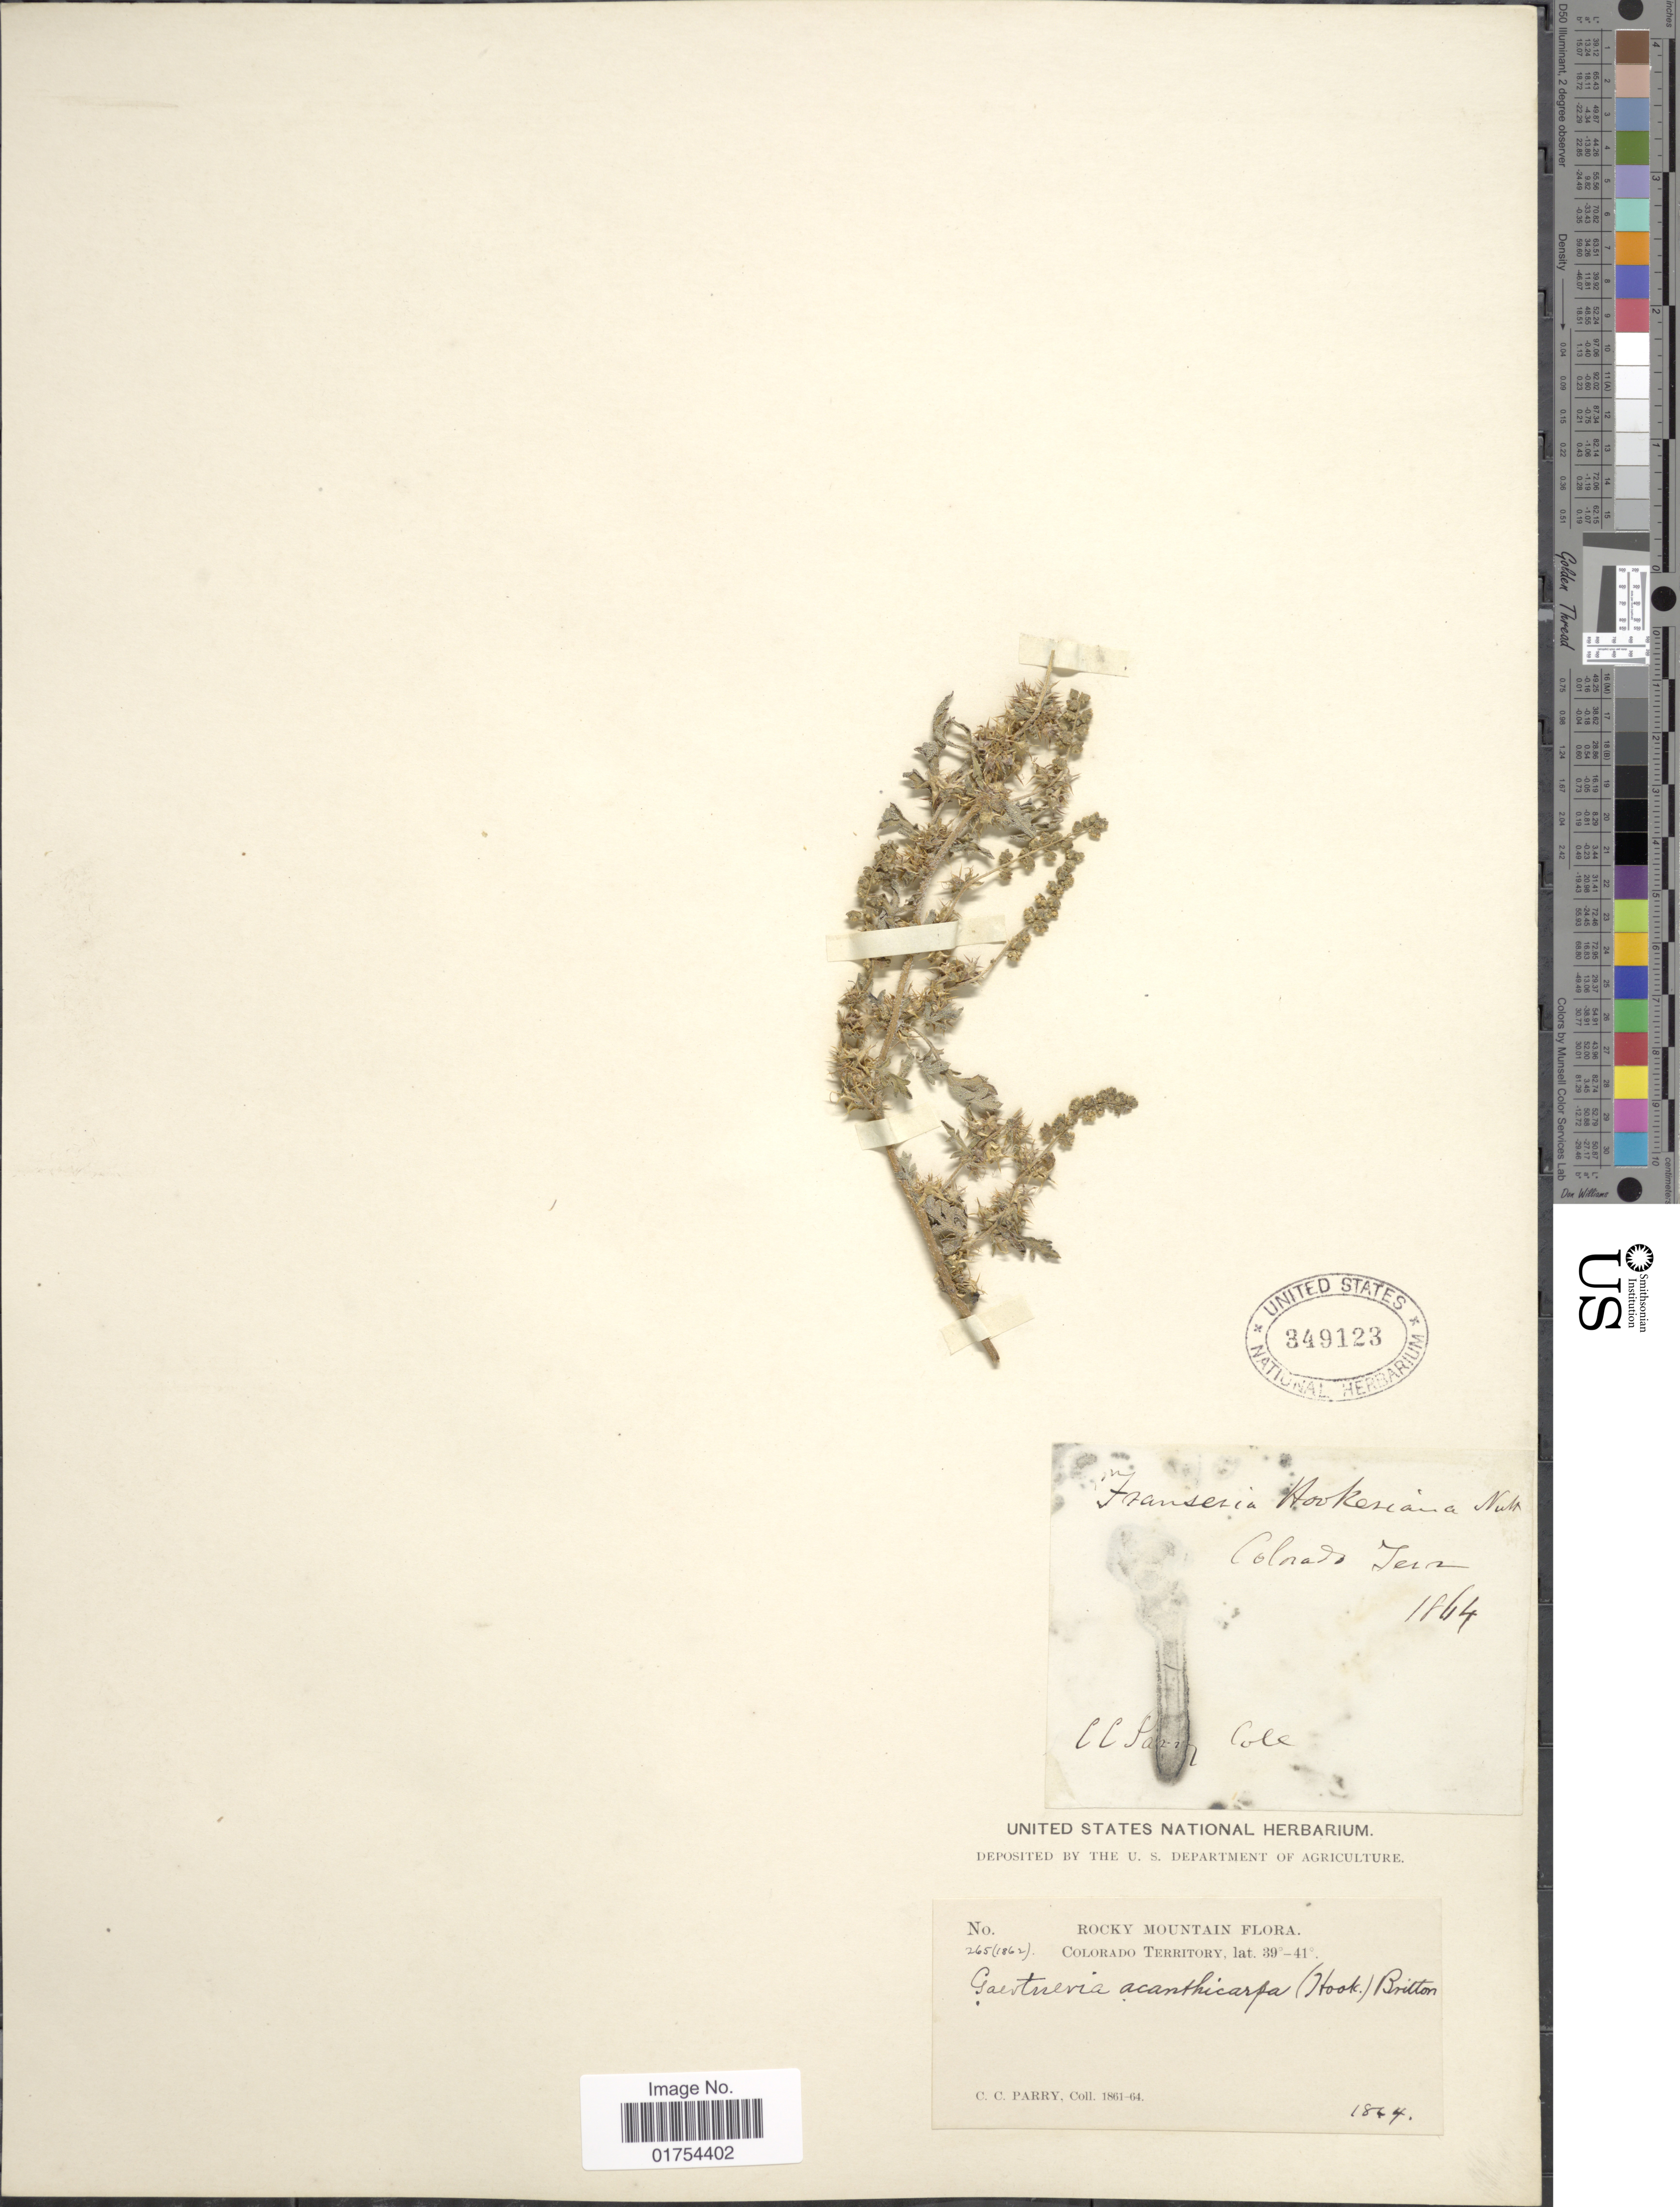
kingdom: Plantae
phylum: Tracheophyta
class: Magnoliopsida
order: Asterales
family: Asteraceae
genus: Franseria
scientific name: Franseria acanthicarpa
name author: Coville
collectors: C. C. Parry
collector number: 265(1862)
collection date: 1864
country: United States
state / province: Colorado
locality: Rocky Mountain, Colorado Territory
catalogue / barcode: US 349123